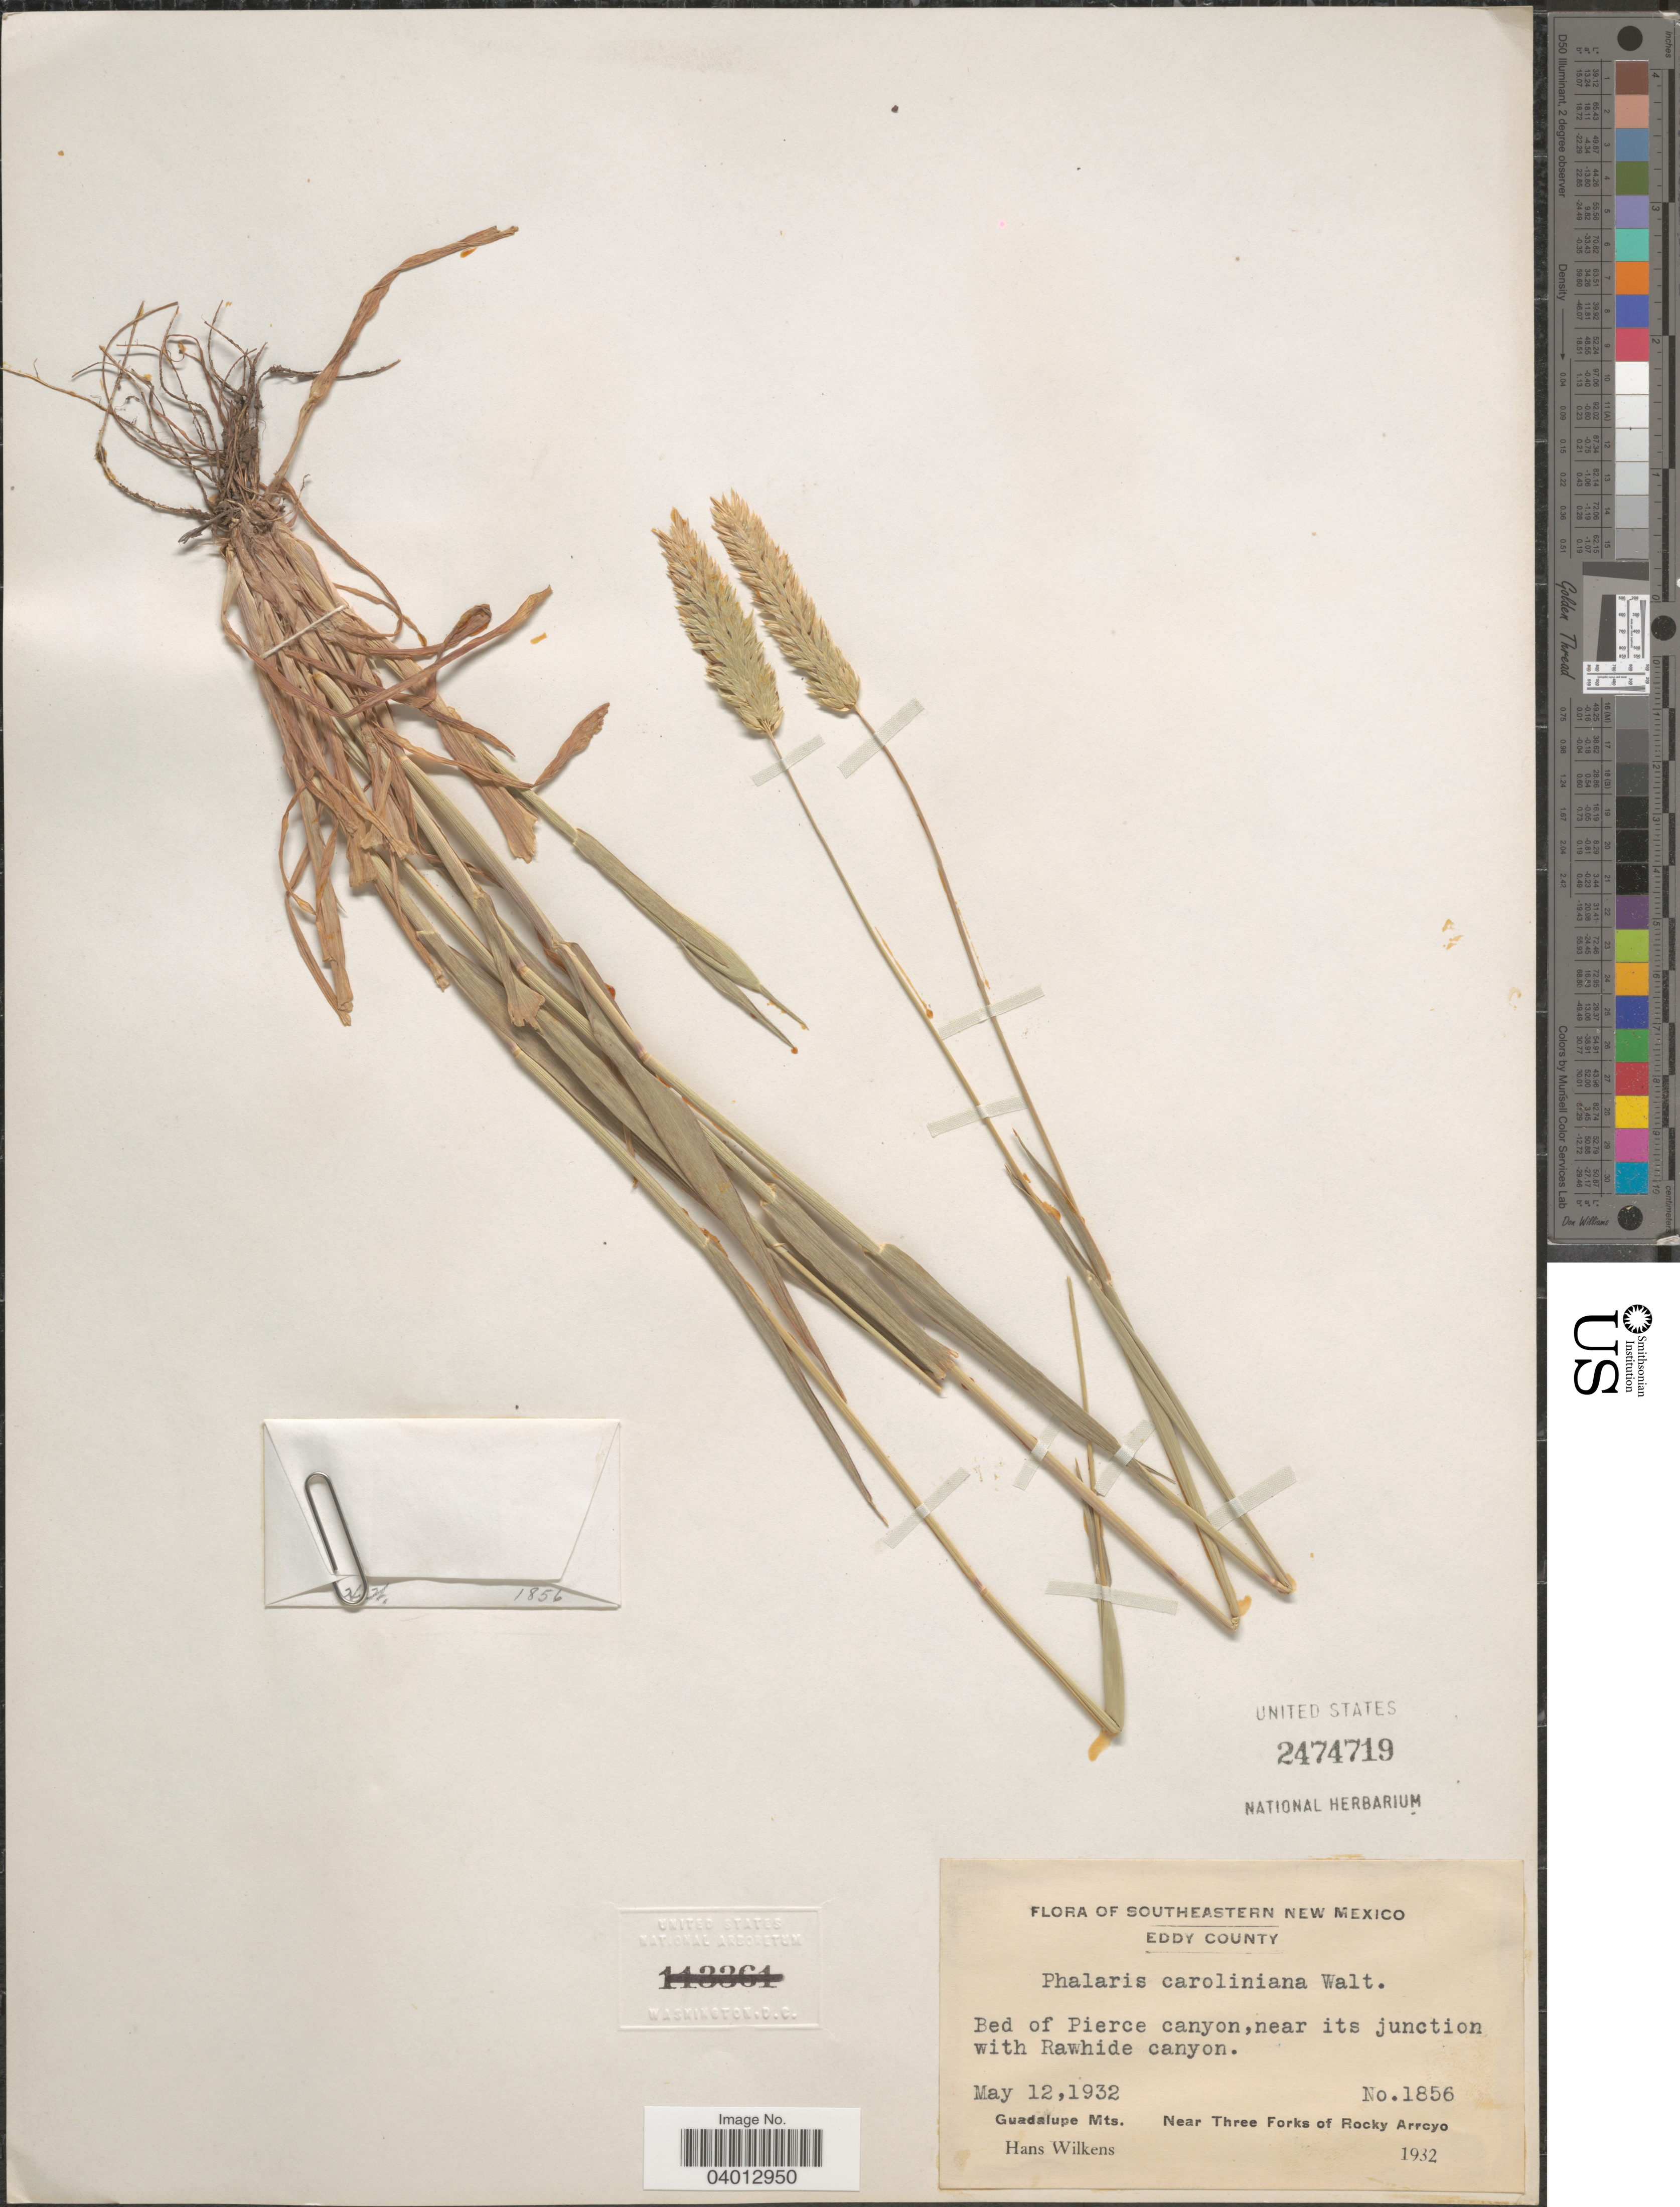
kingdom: Plantae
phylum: Tracheophyta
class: Liliopsida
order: Poales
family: Poaceae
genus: Phalaris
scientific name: Phalaris caroliniana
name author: Walter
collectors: H. Wilkens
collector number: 1856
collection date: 1932-05-12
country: United States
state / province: New Mexico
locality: Southeastern New Mexico. Eddy County. Bed of Pierce canyon, near its junction with Rawhide canyon. Guadalupe Mts. Near Three Forks of Rocky Arroyo.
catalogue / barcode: US 2474719